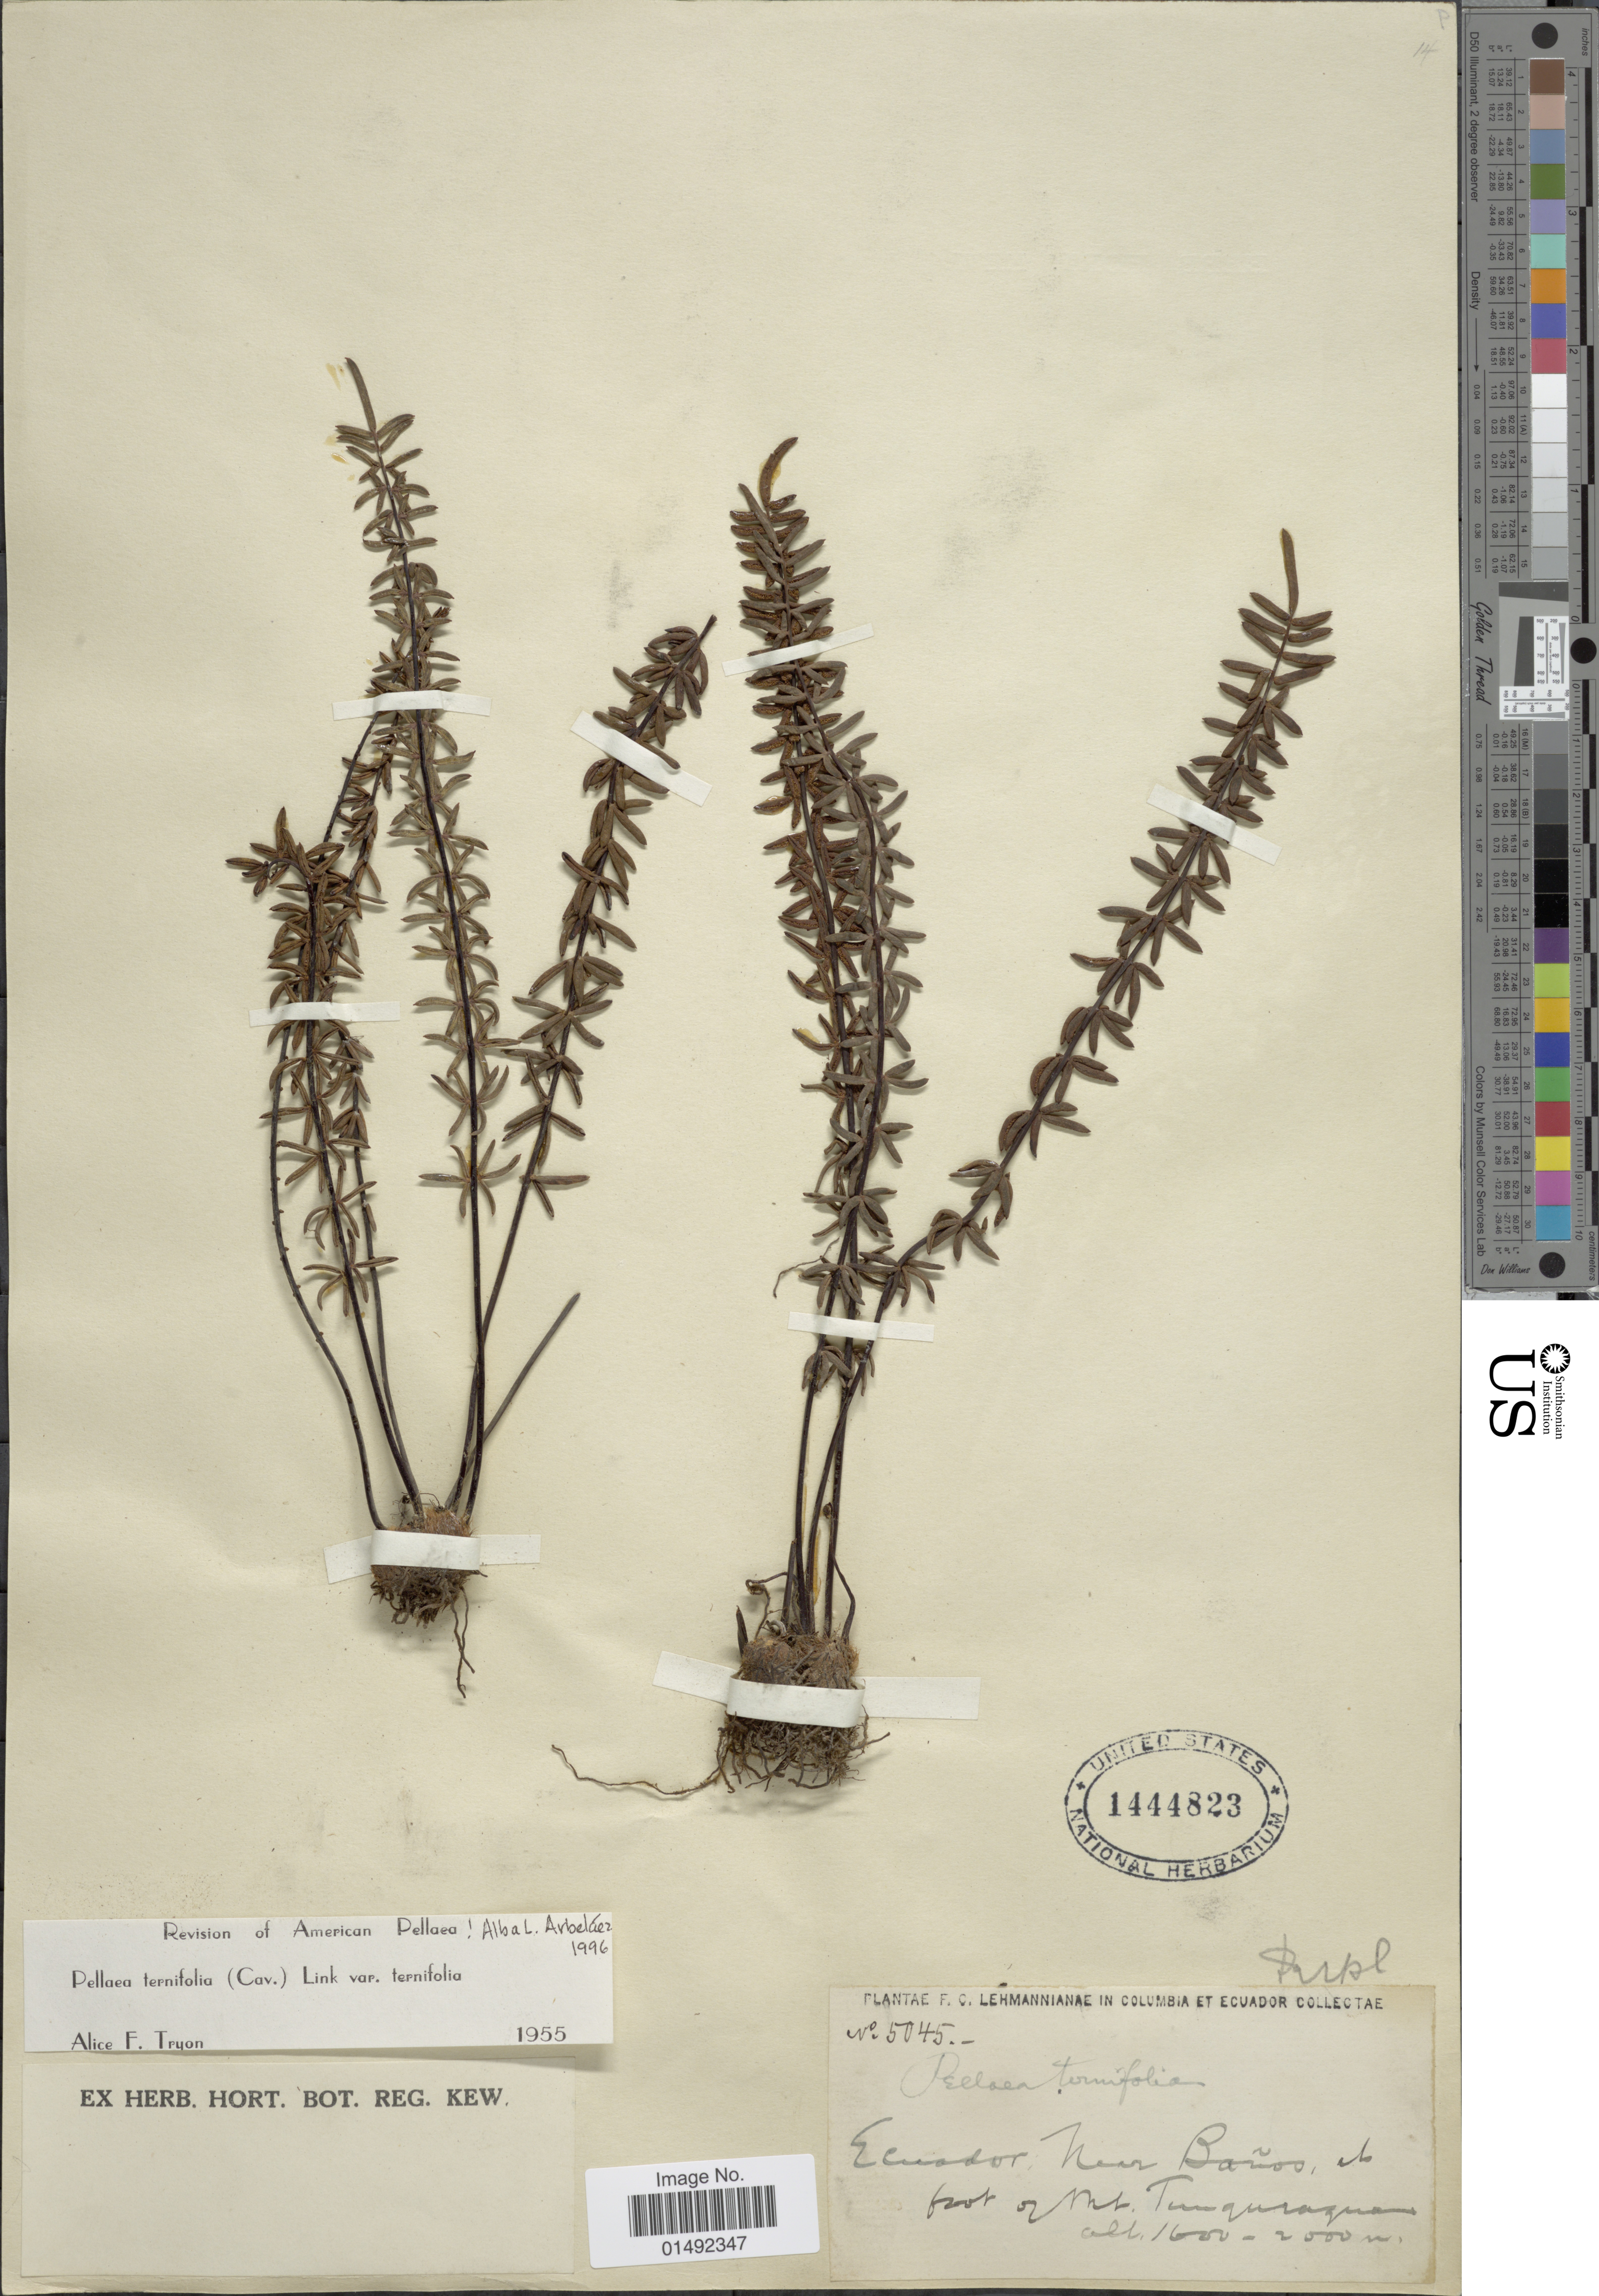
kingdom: Plantae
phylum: Tracheophyta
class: Polypodiopsida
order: Polypodiales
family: Pteridaceae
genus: Pellaea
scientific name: Pellaea ternifolia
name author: (Cav.) Link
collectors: F. Lehman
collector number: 5045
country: Ecuador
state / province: Tungurahua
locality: Near Baños, et foot of Mt Tunguruahua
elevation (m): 1600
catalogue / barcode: US 1444823